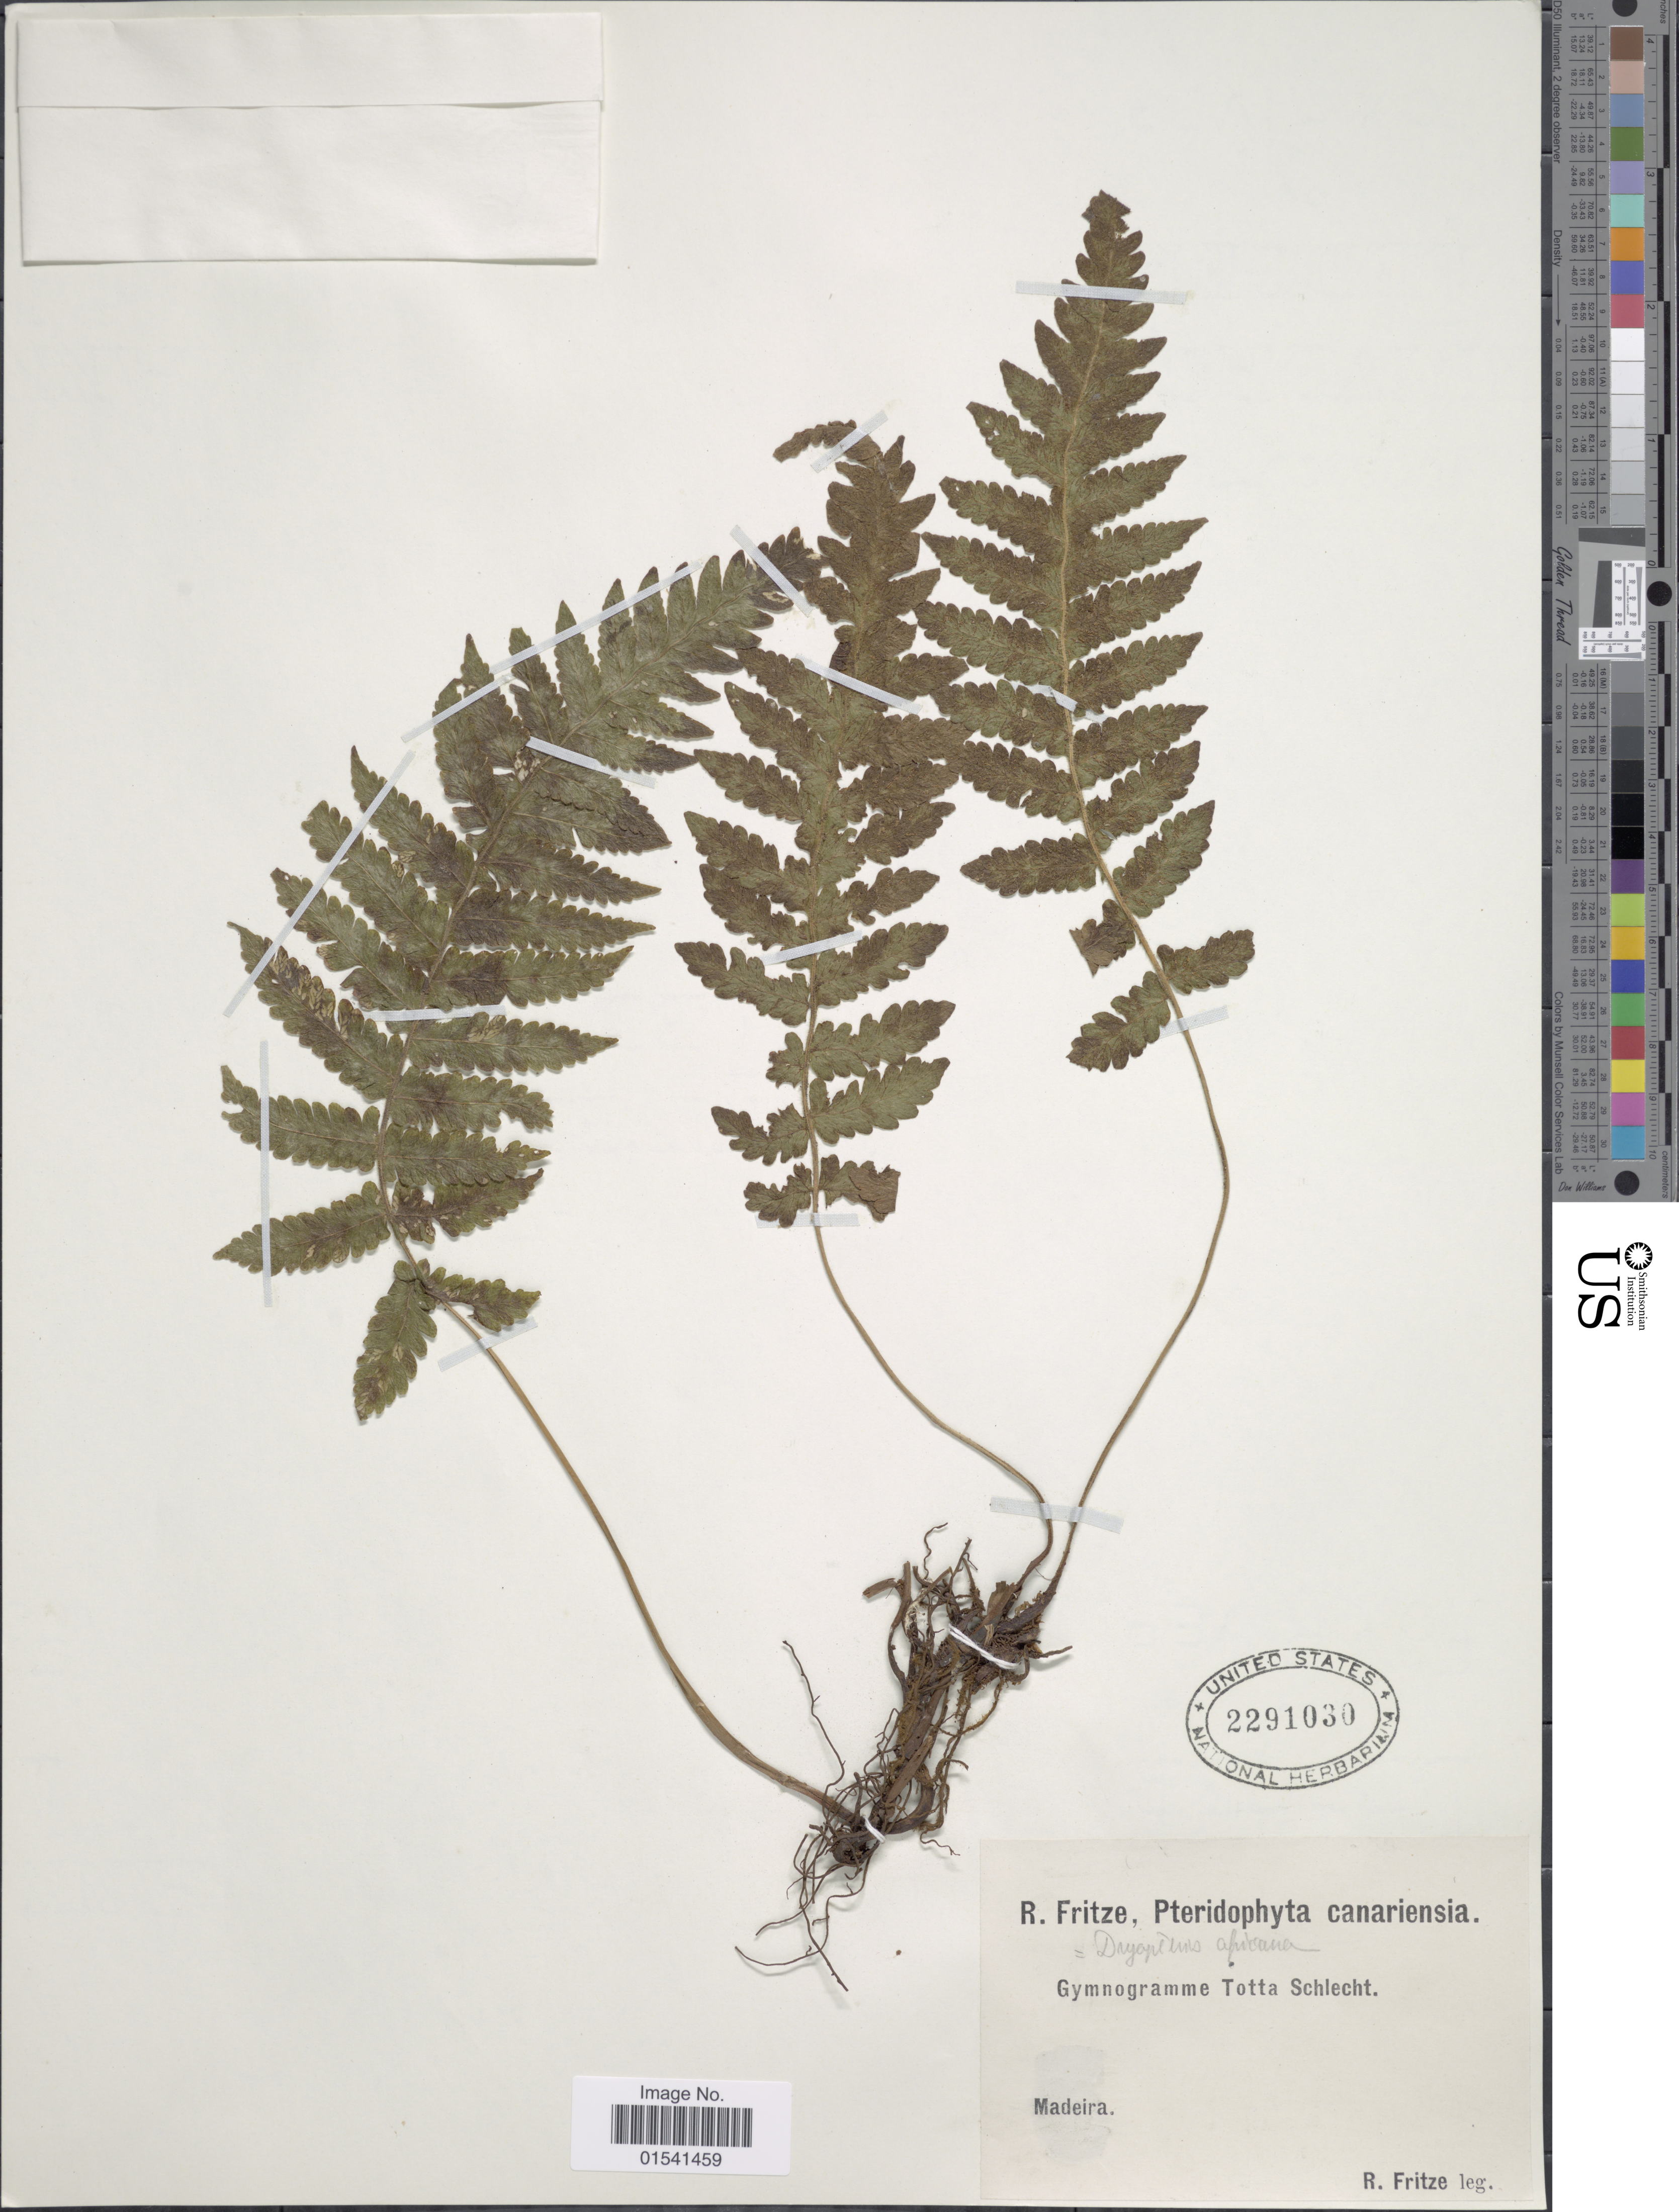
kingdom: Plantae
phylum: Tracheophyta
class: Polypodiopsida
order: Polypodiales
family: Thelypteridaceae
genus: Stegnogramma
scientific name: Stegnogramma pozoi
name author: (Lag.) K. Iwats.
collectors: R. Fritze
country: Portugal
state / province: Madeira (Aut. Reg.)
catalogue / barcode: US 2291030